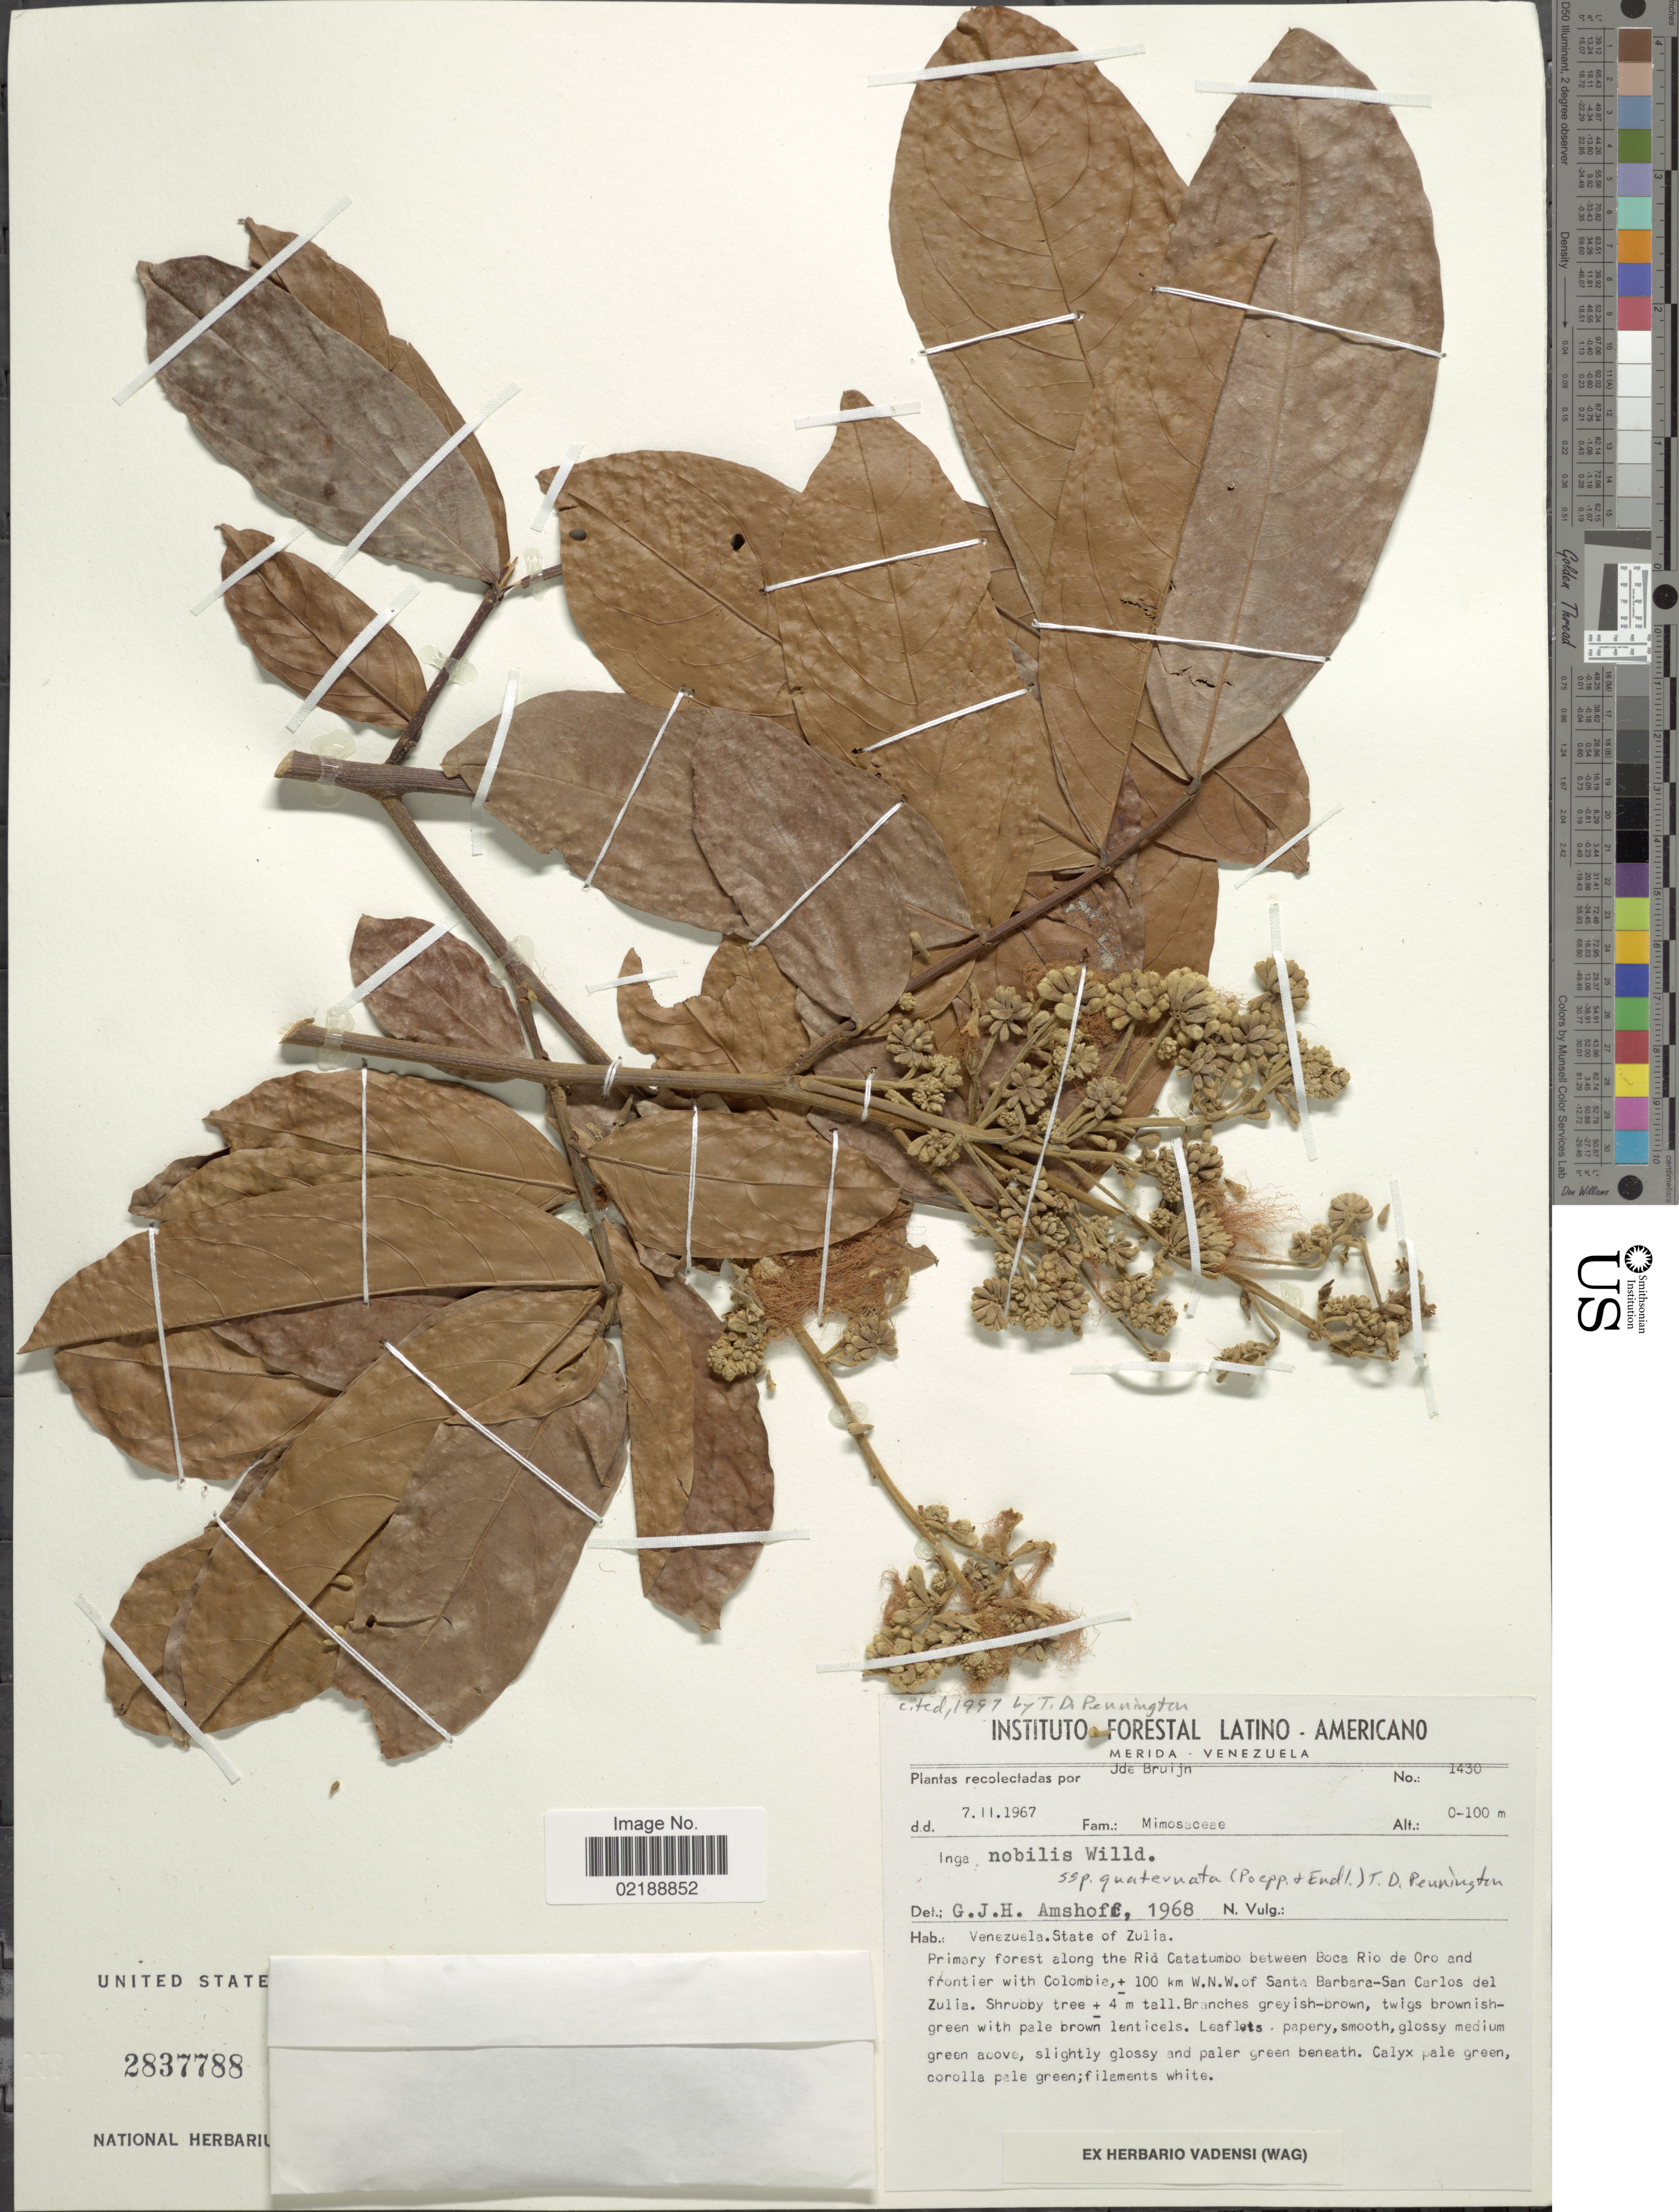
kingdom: Plantae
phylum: Tracheophyta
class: Magnoliopsida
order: Fabales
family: Fabaceae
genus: Inga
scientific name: Inga nobilis subsp. quaternata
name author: (Poepp. & Endl.) T.D. Penn.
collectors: J. Bruijn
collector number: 1430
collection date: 1967-11-07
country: Venezuela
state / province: Zulia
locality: Primary forest along the Rio Catatumbo between Boca Rio de Oro and frontier with Colombia, ± 100 km W.N.W. of Santa Barbara-San Carlos del Zulia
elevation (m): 0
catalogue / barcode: US 2837788